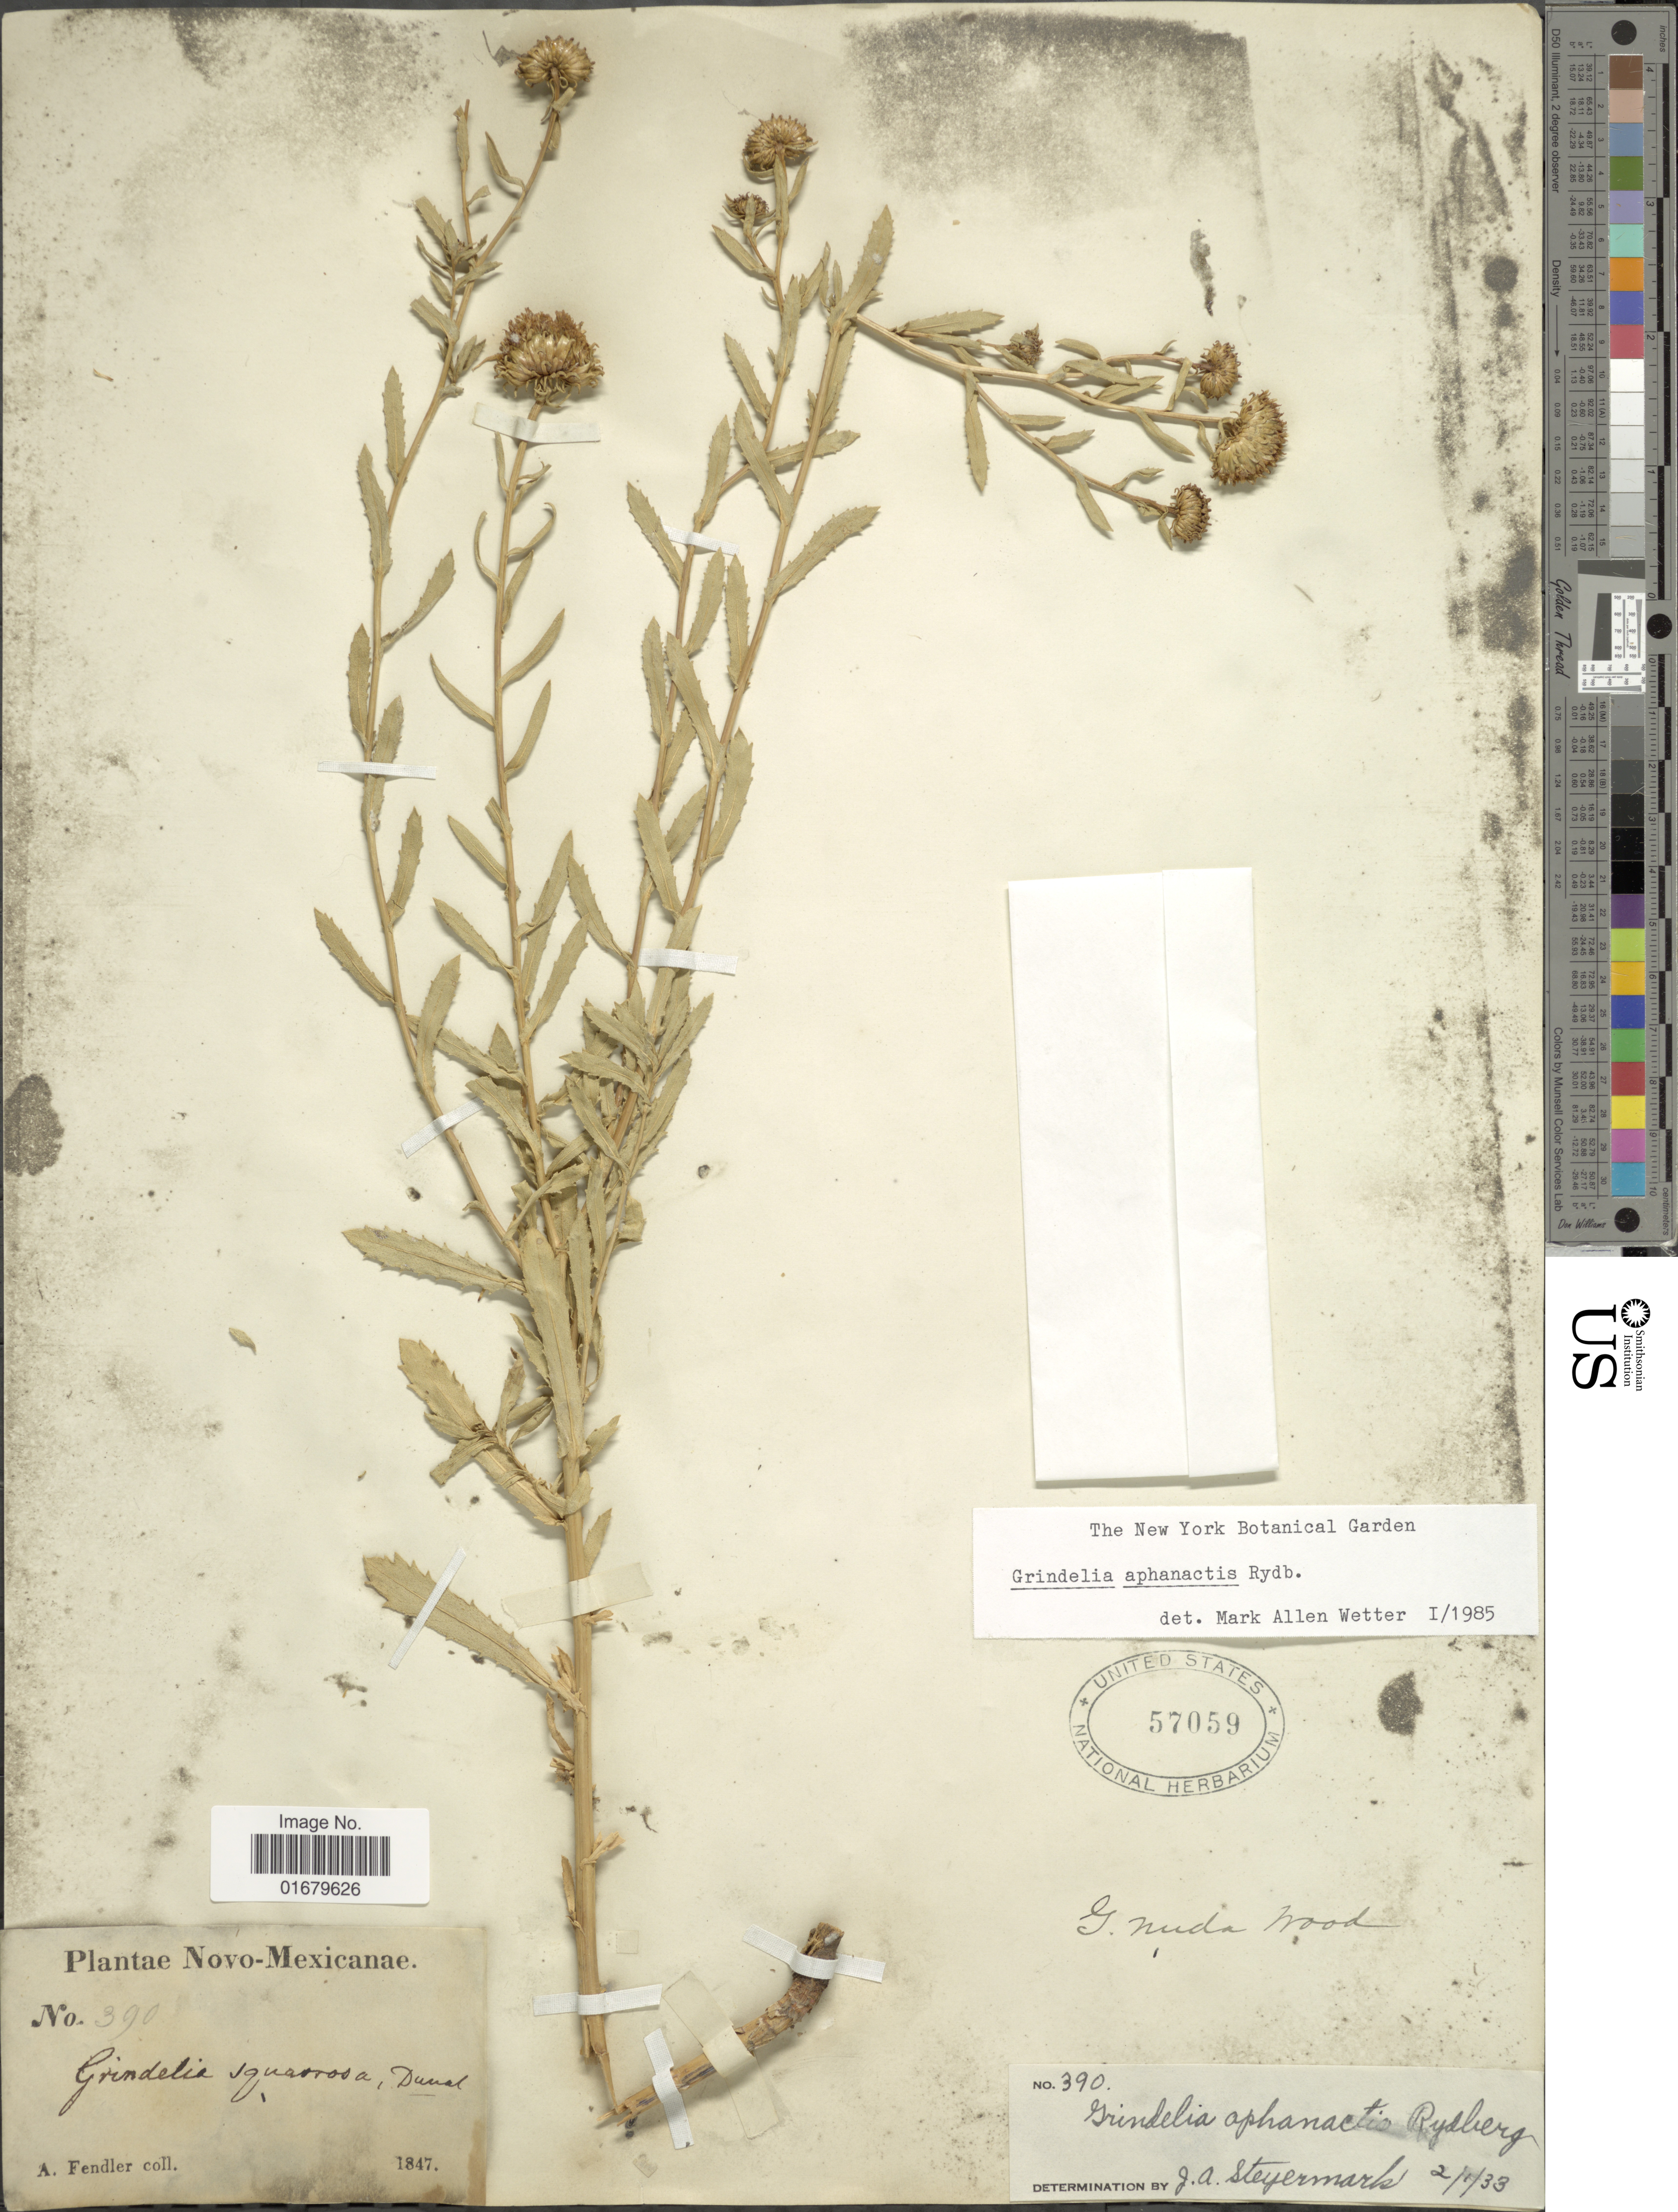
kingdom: Plantae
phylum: Tracheophyta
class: Magnoliopsida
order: Asterales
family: Asteraceae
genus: Grindelia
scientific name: Grindelia aphanactis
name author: Rydb.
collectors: A. Fendler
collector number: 390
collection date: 1847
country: United States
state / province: New Mexico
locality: Novo-Mexicanae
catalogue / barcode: US 57059